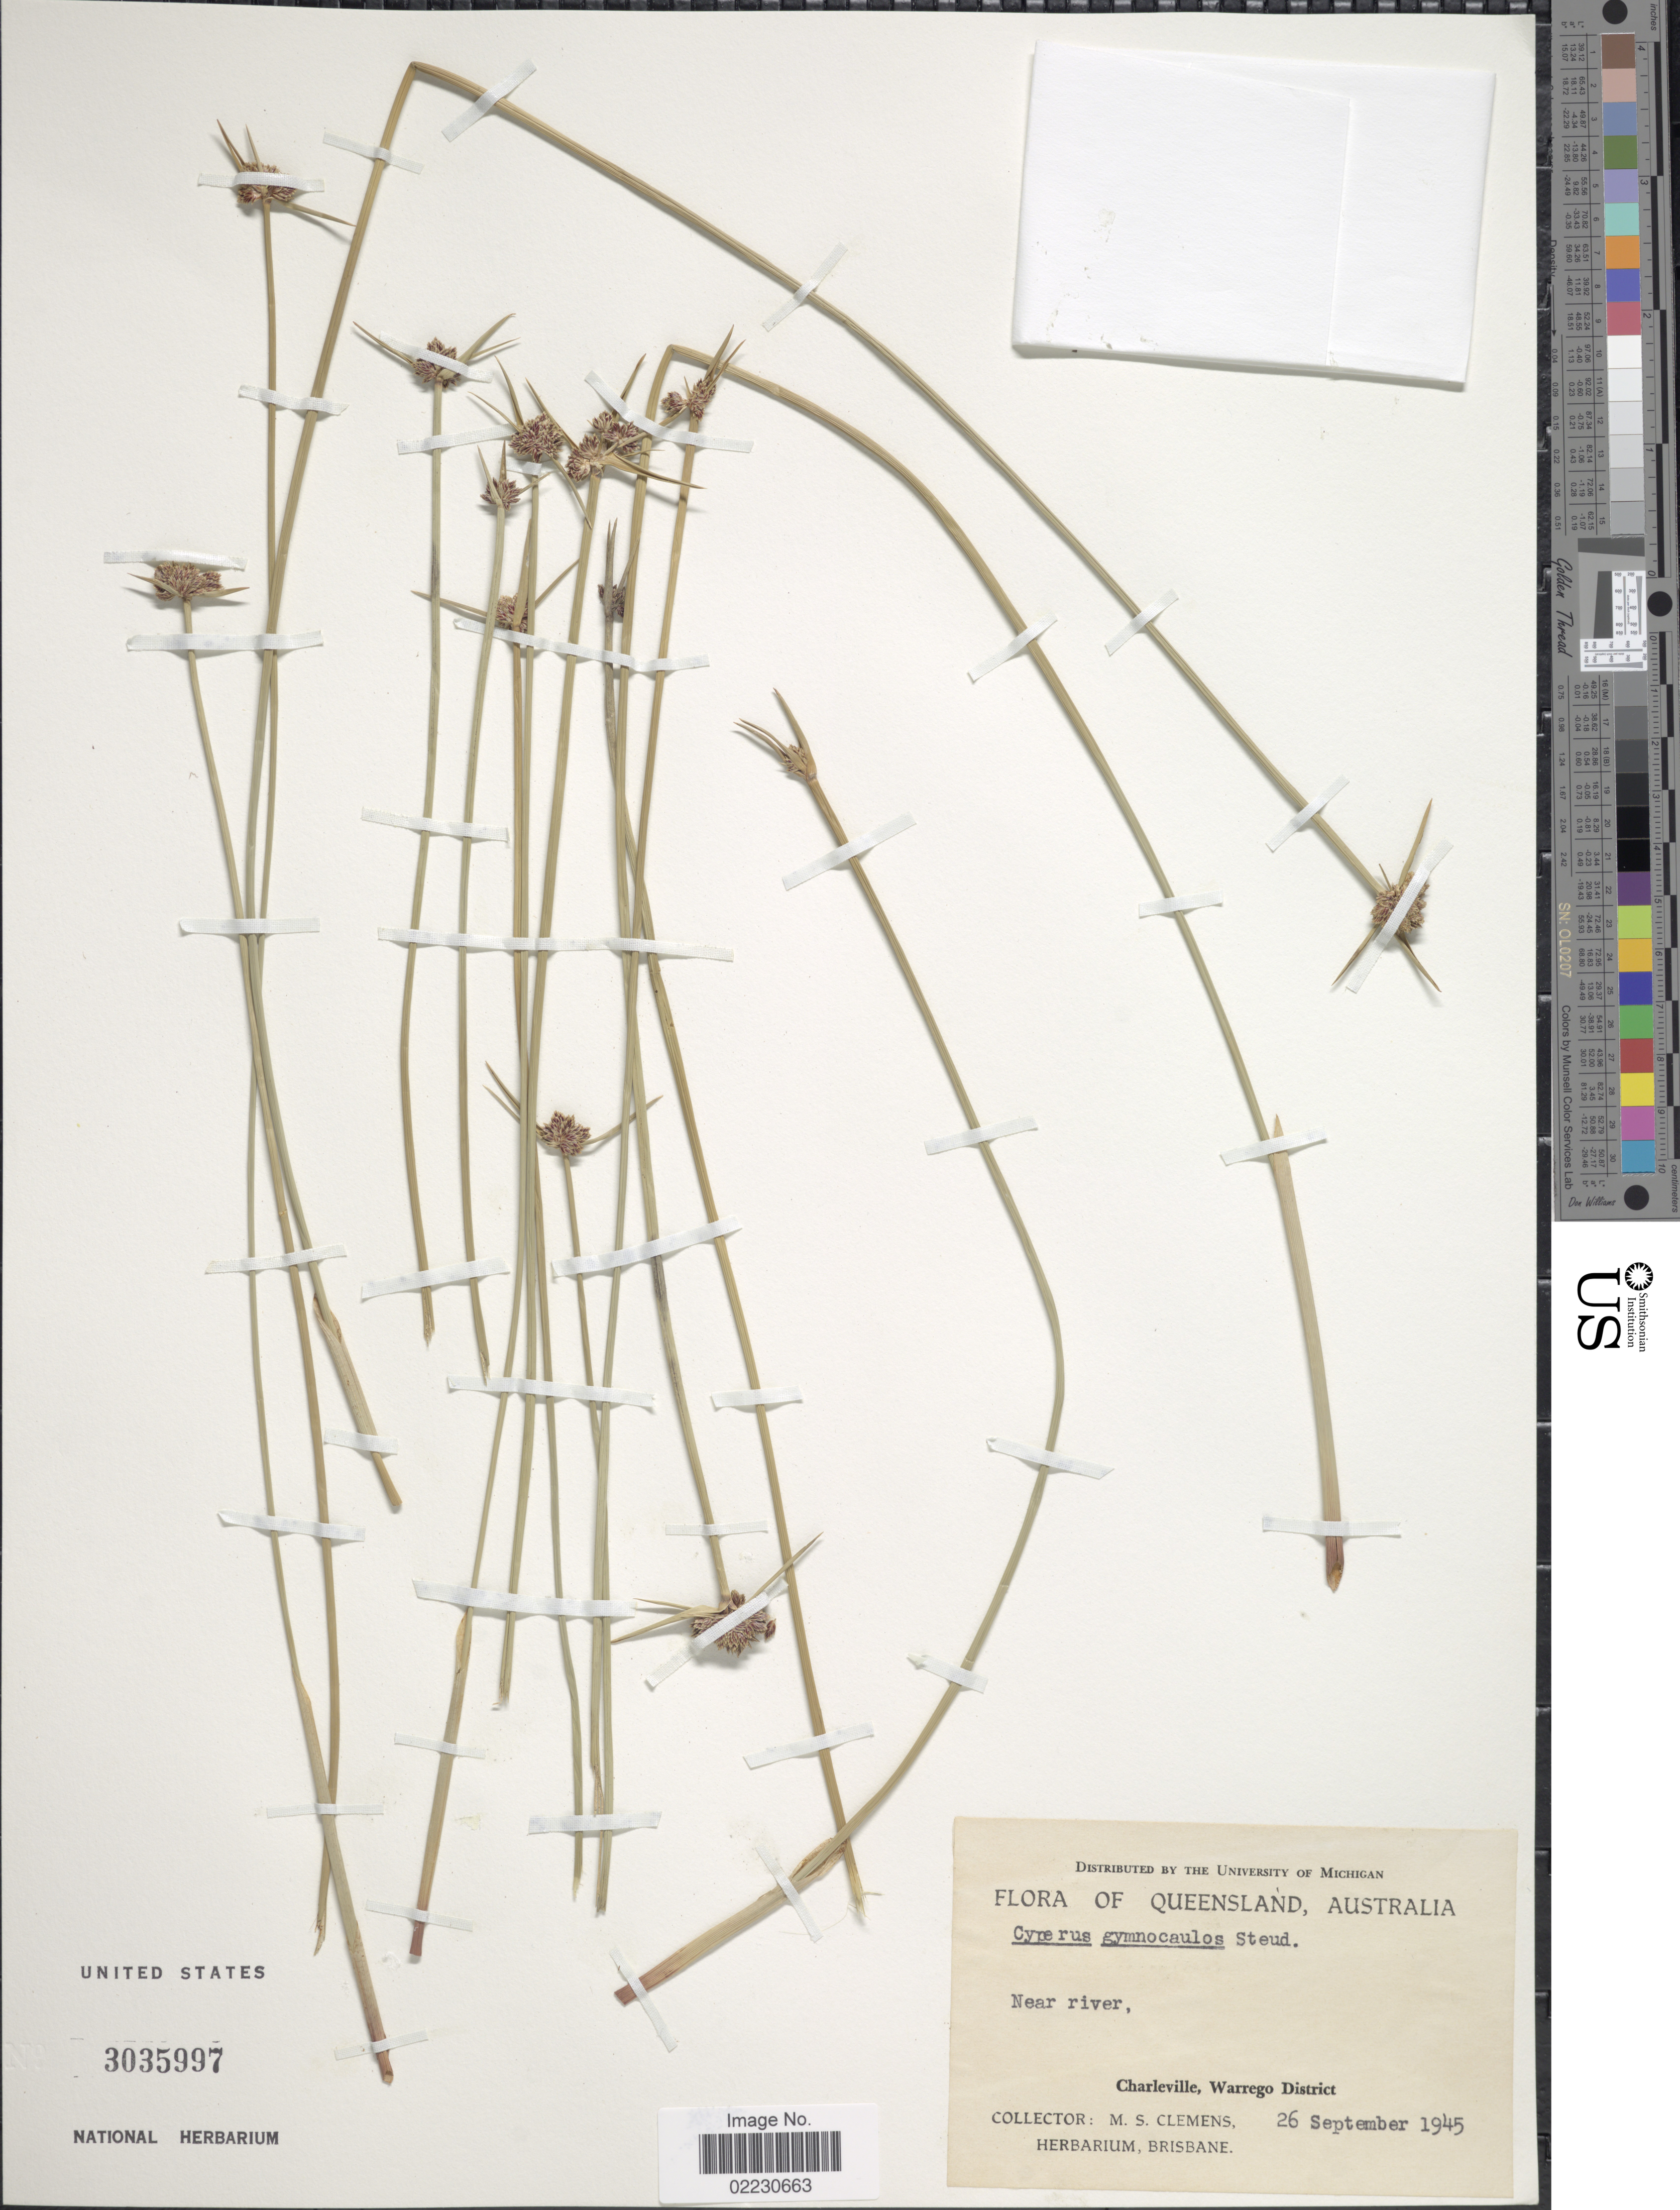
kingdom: Plantae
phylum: Tracheophyta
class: Liliopsida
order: Poales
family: Cyperaceae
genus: Cyperus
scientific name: Cyperus gymnocaulos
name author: Steud.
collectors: M. S. Clemens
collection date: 1945-09-26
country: Australia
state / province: Queensland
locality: Near river, Charleville, Warrego District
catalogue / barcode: US 3035997